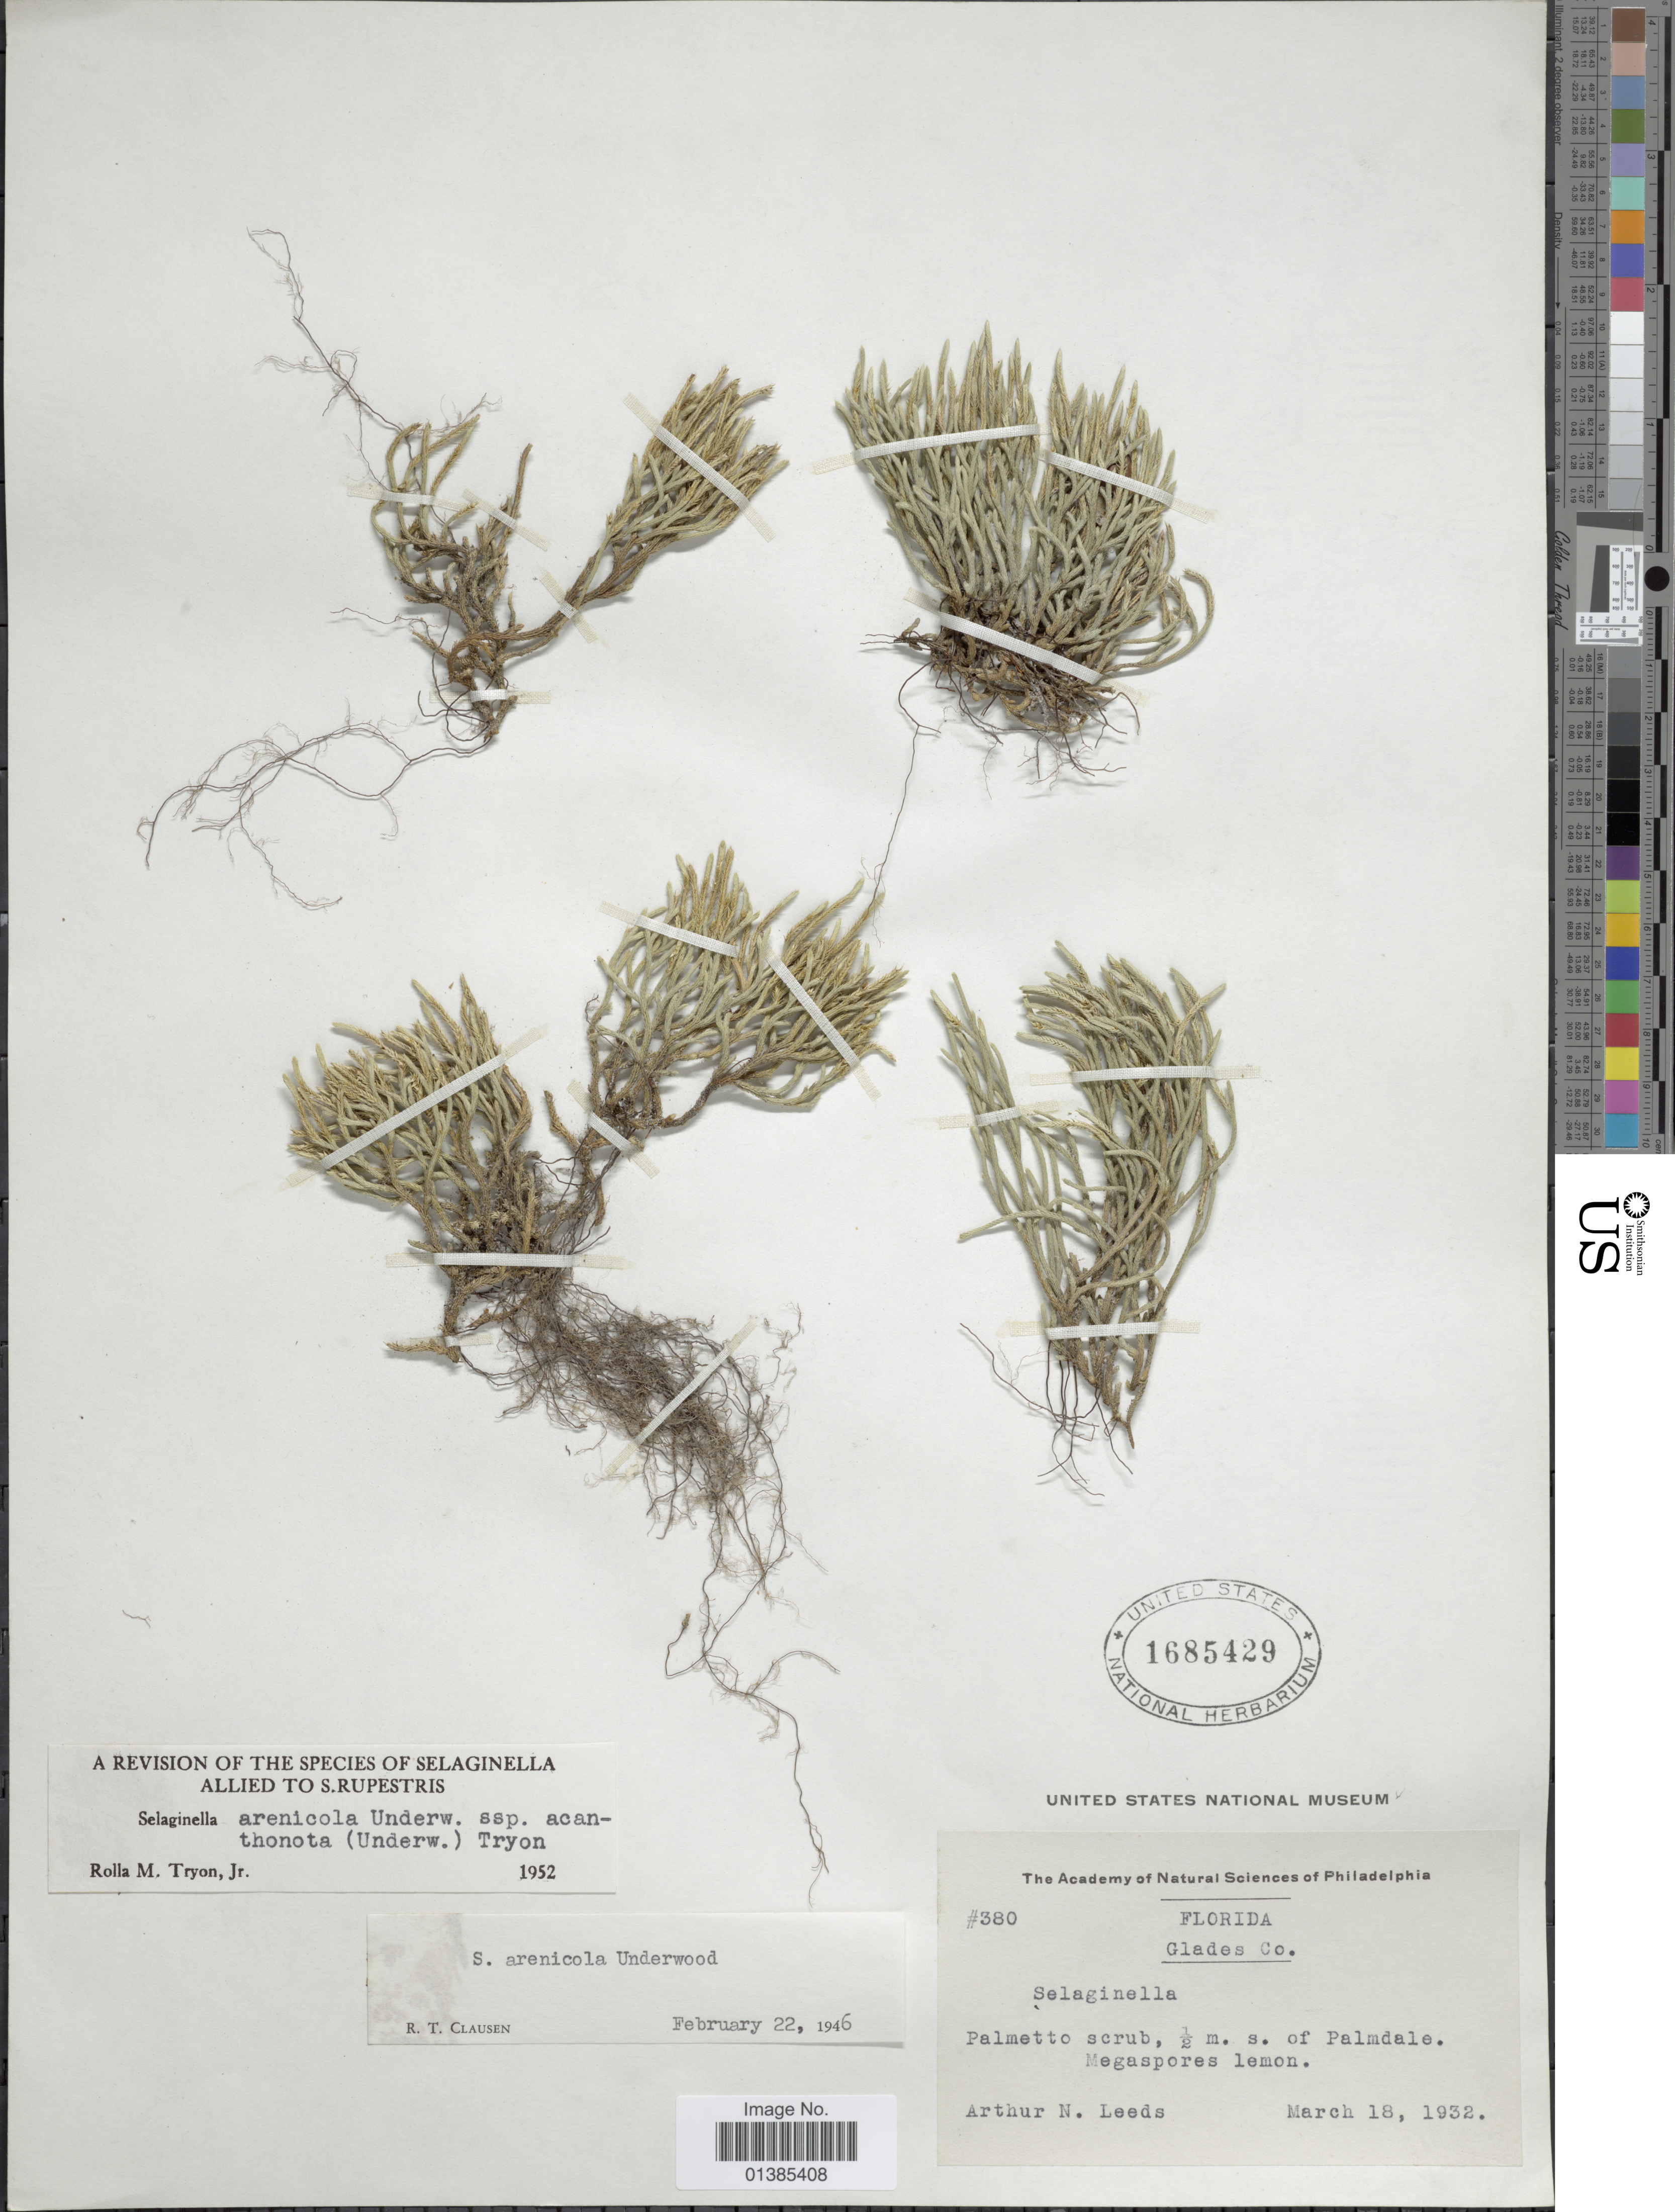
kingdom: Plantae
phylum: Tracheophyta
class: Lycopodiopsida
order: Selaginellales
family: Selaginellaceae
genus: Selaginella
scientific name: Selaginella arenicola subsp. acanthonota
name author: (Underw.) R.M. Tryon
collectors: A. N. Leeds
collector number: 380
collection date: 1932-03-18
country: United States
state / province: Florida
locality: Glades Co. ½ m. s. of Palmdale.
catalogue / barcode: US 1685429